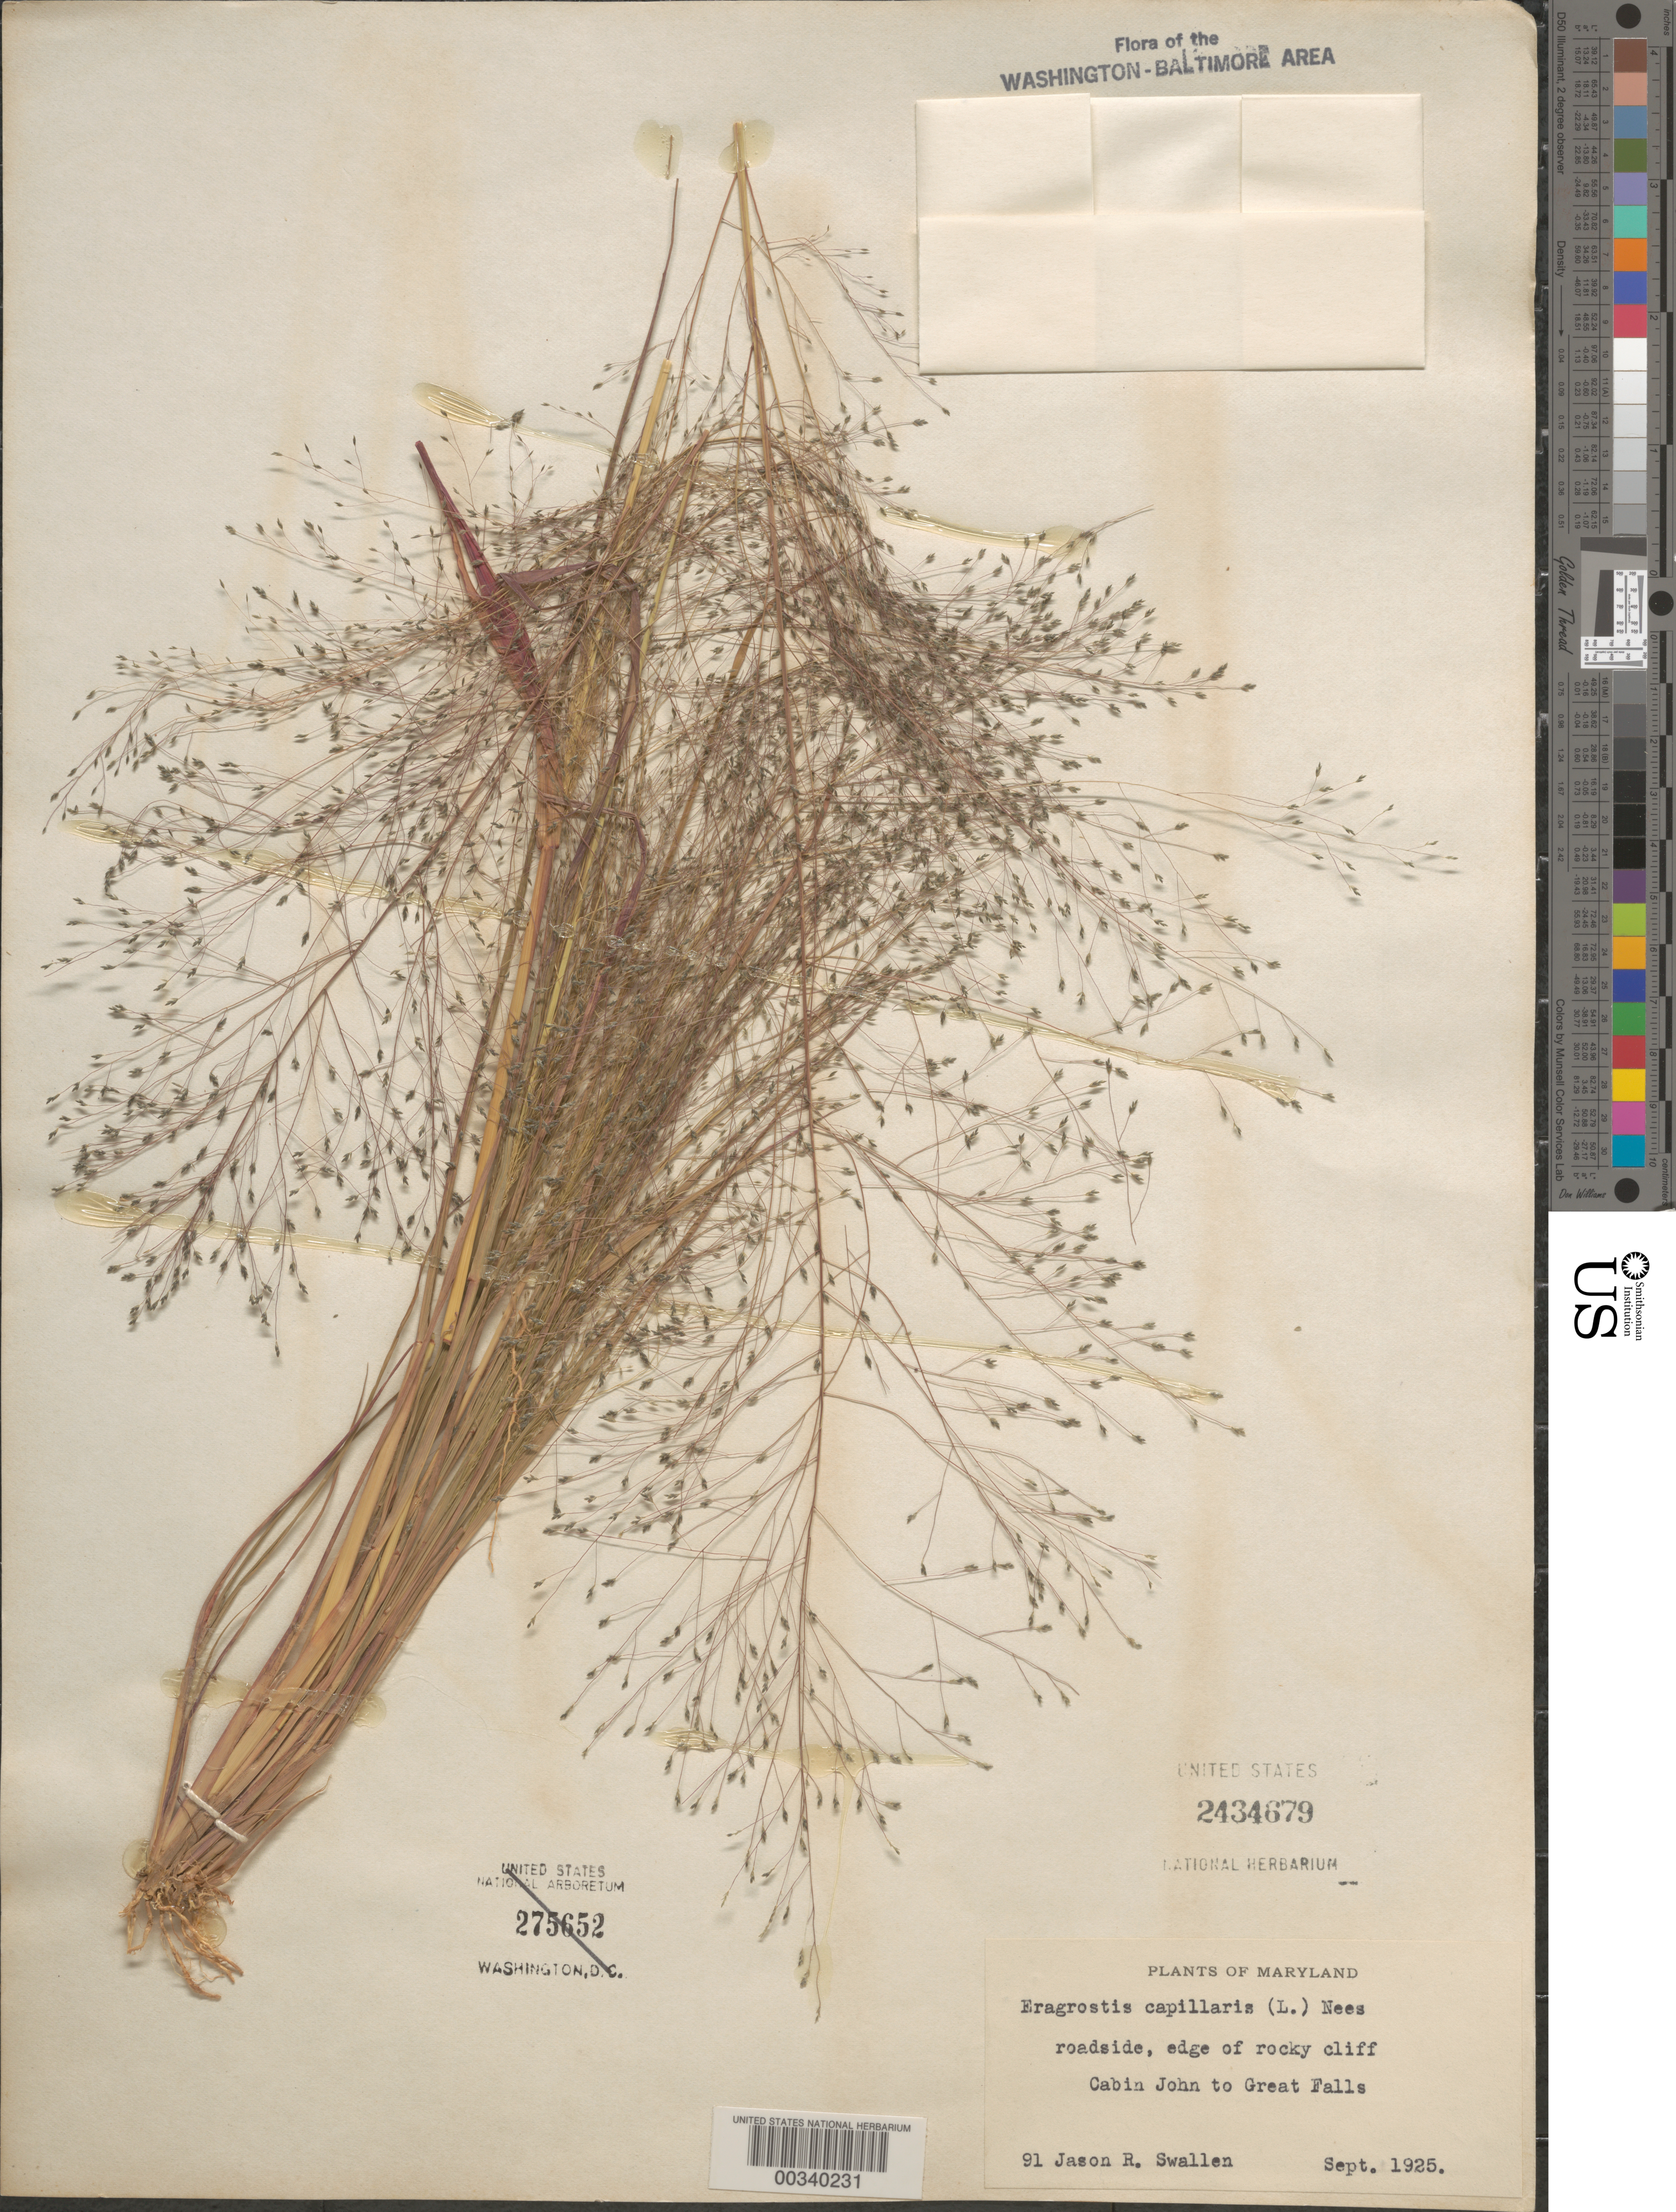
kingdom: Plantae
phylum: Tracheophyta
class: Liliopsida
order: Poales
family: Poaceae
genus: Eragrostis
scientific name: Eragrostis capillaris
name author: (L.) Nees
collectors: J. R. Swallen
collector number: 91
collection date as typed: Sep 1925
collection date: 1925-09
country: United States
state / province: Maryland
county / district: Montgomery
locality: Cabin John to Great Falls C. & O. Canal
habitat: Roadside, edge of rocky cliff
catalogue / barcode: US 2434679